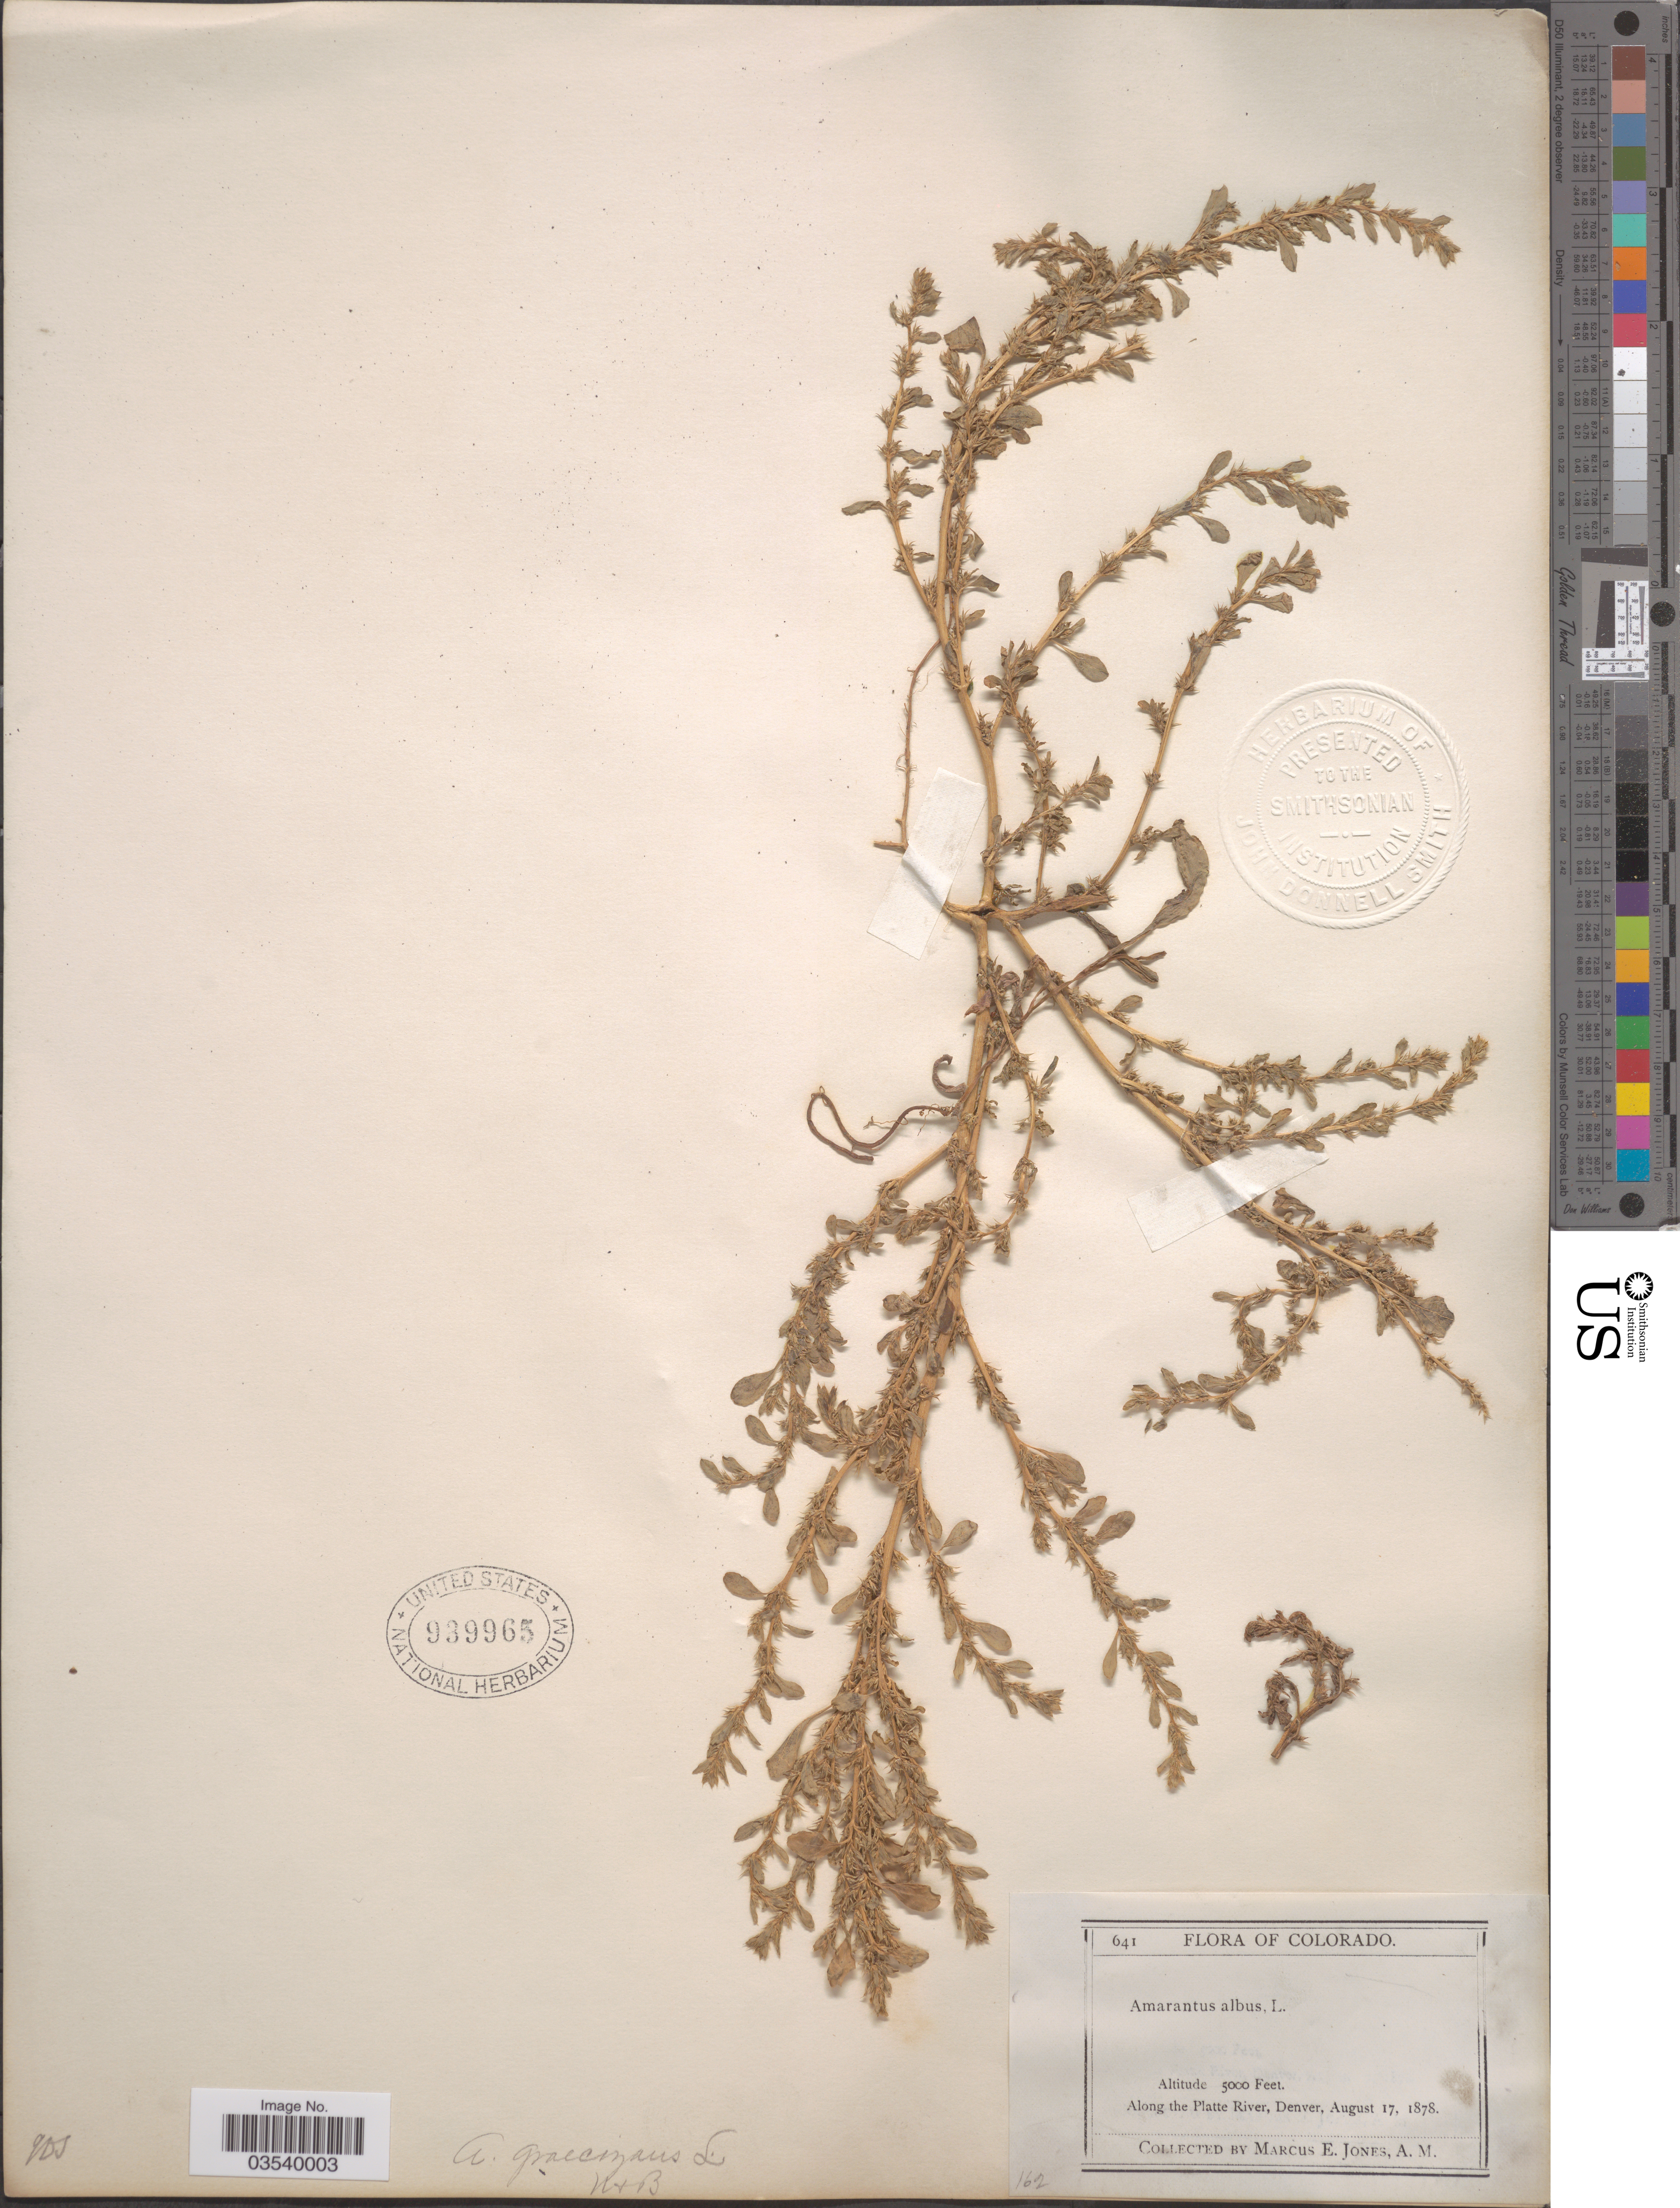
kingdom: Plantae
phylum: Tracheophyta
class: Magnoliopsida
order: Caryophyllales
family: Amaranthaceae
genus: Amaranthus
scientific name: Amaranthus albus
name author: L.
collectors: M. E. Jones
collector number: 641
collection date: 1878-08-17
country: United States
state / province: Colorado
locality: Along the Platte River, Denver.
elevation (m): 1524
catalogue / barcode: US 99965